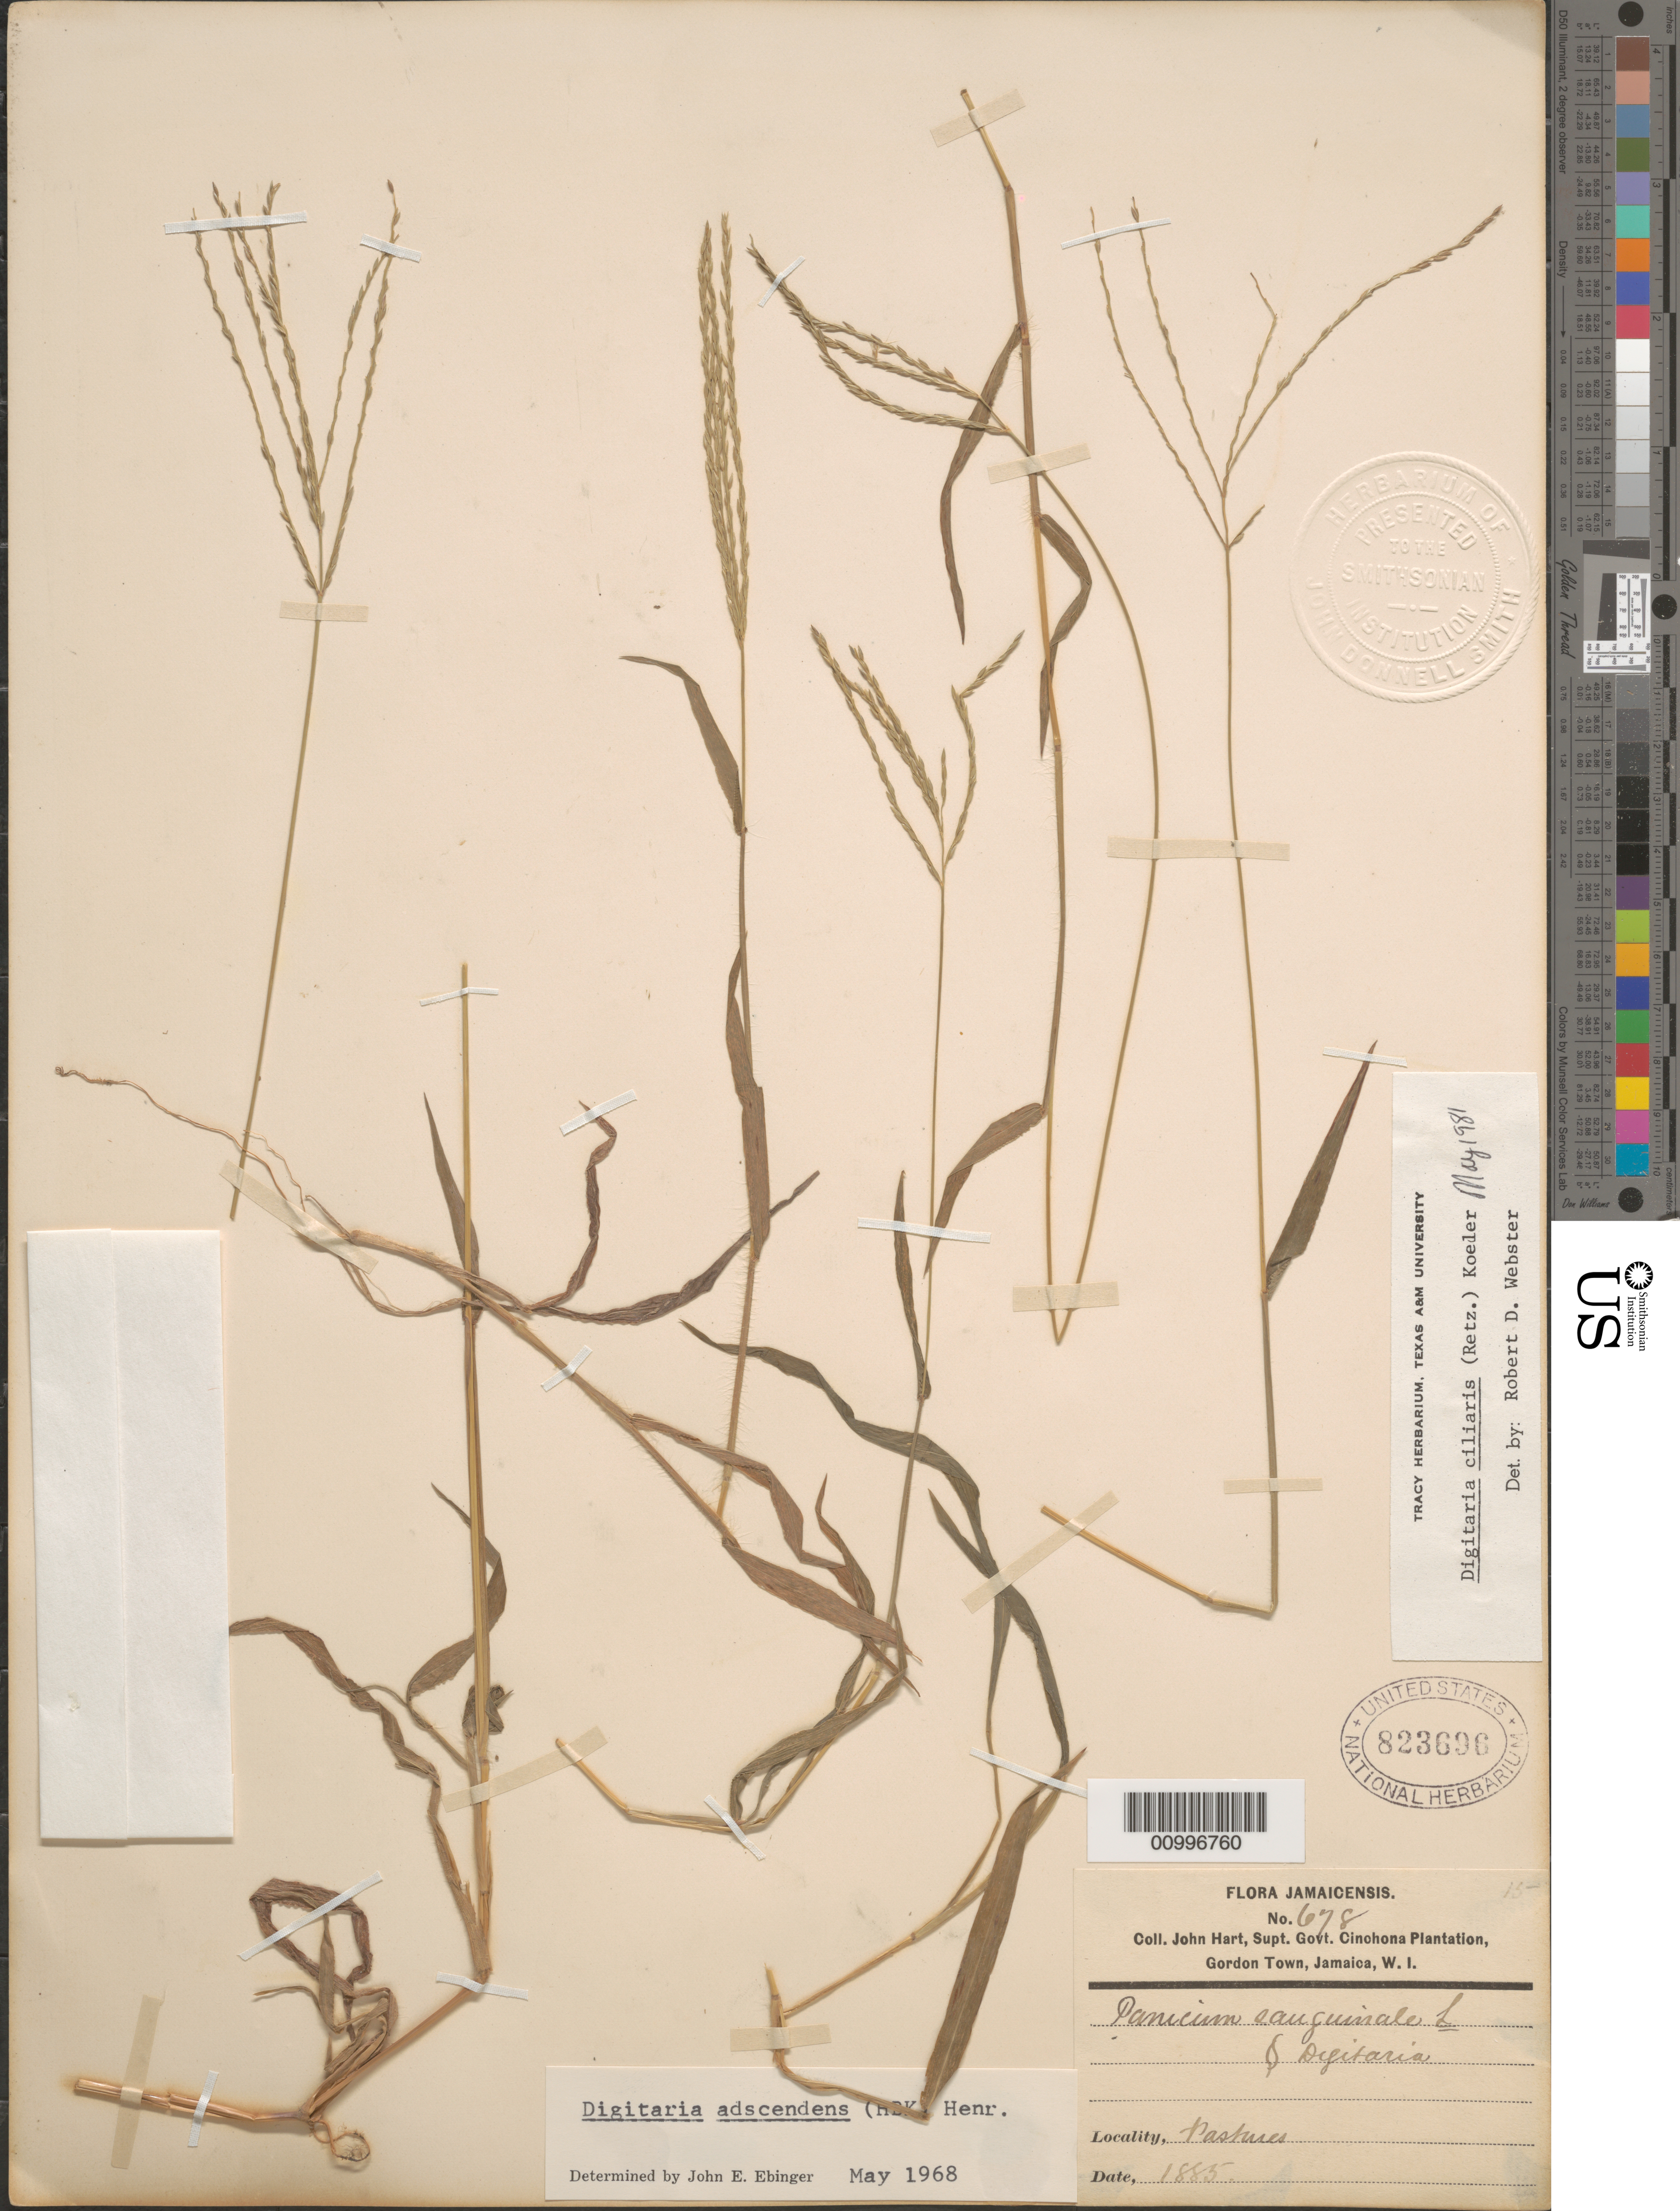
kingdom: Plantae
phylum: Tracheophyta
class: Liliopsida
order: Poales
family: Poaceae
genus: Digitaria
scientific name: Digitaria ciliaris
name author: (Retz.) Koeler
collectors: J. Hart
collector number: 678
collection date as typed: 1885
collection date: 1885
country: Jamaica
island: Jamaica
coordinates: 0 N, 0 E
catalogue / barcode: US 823696